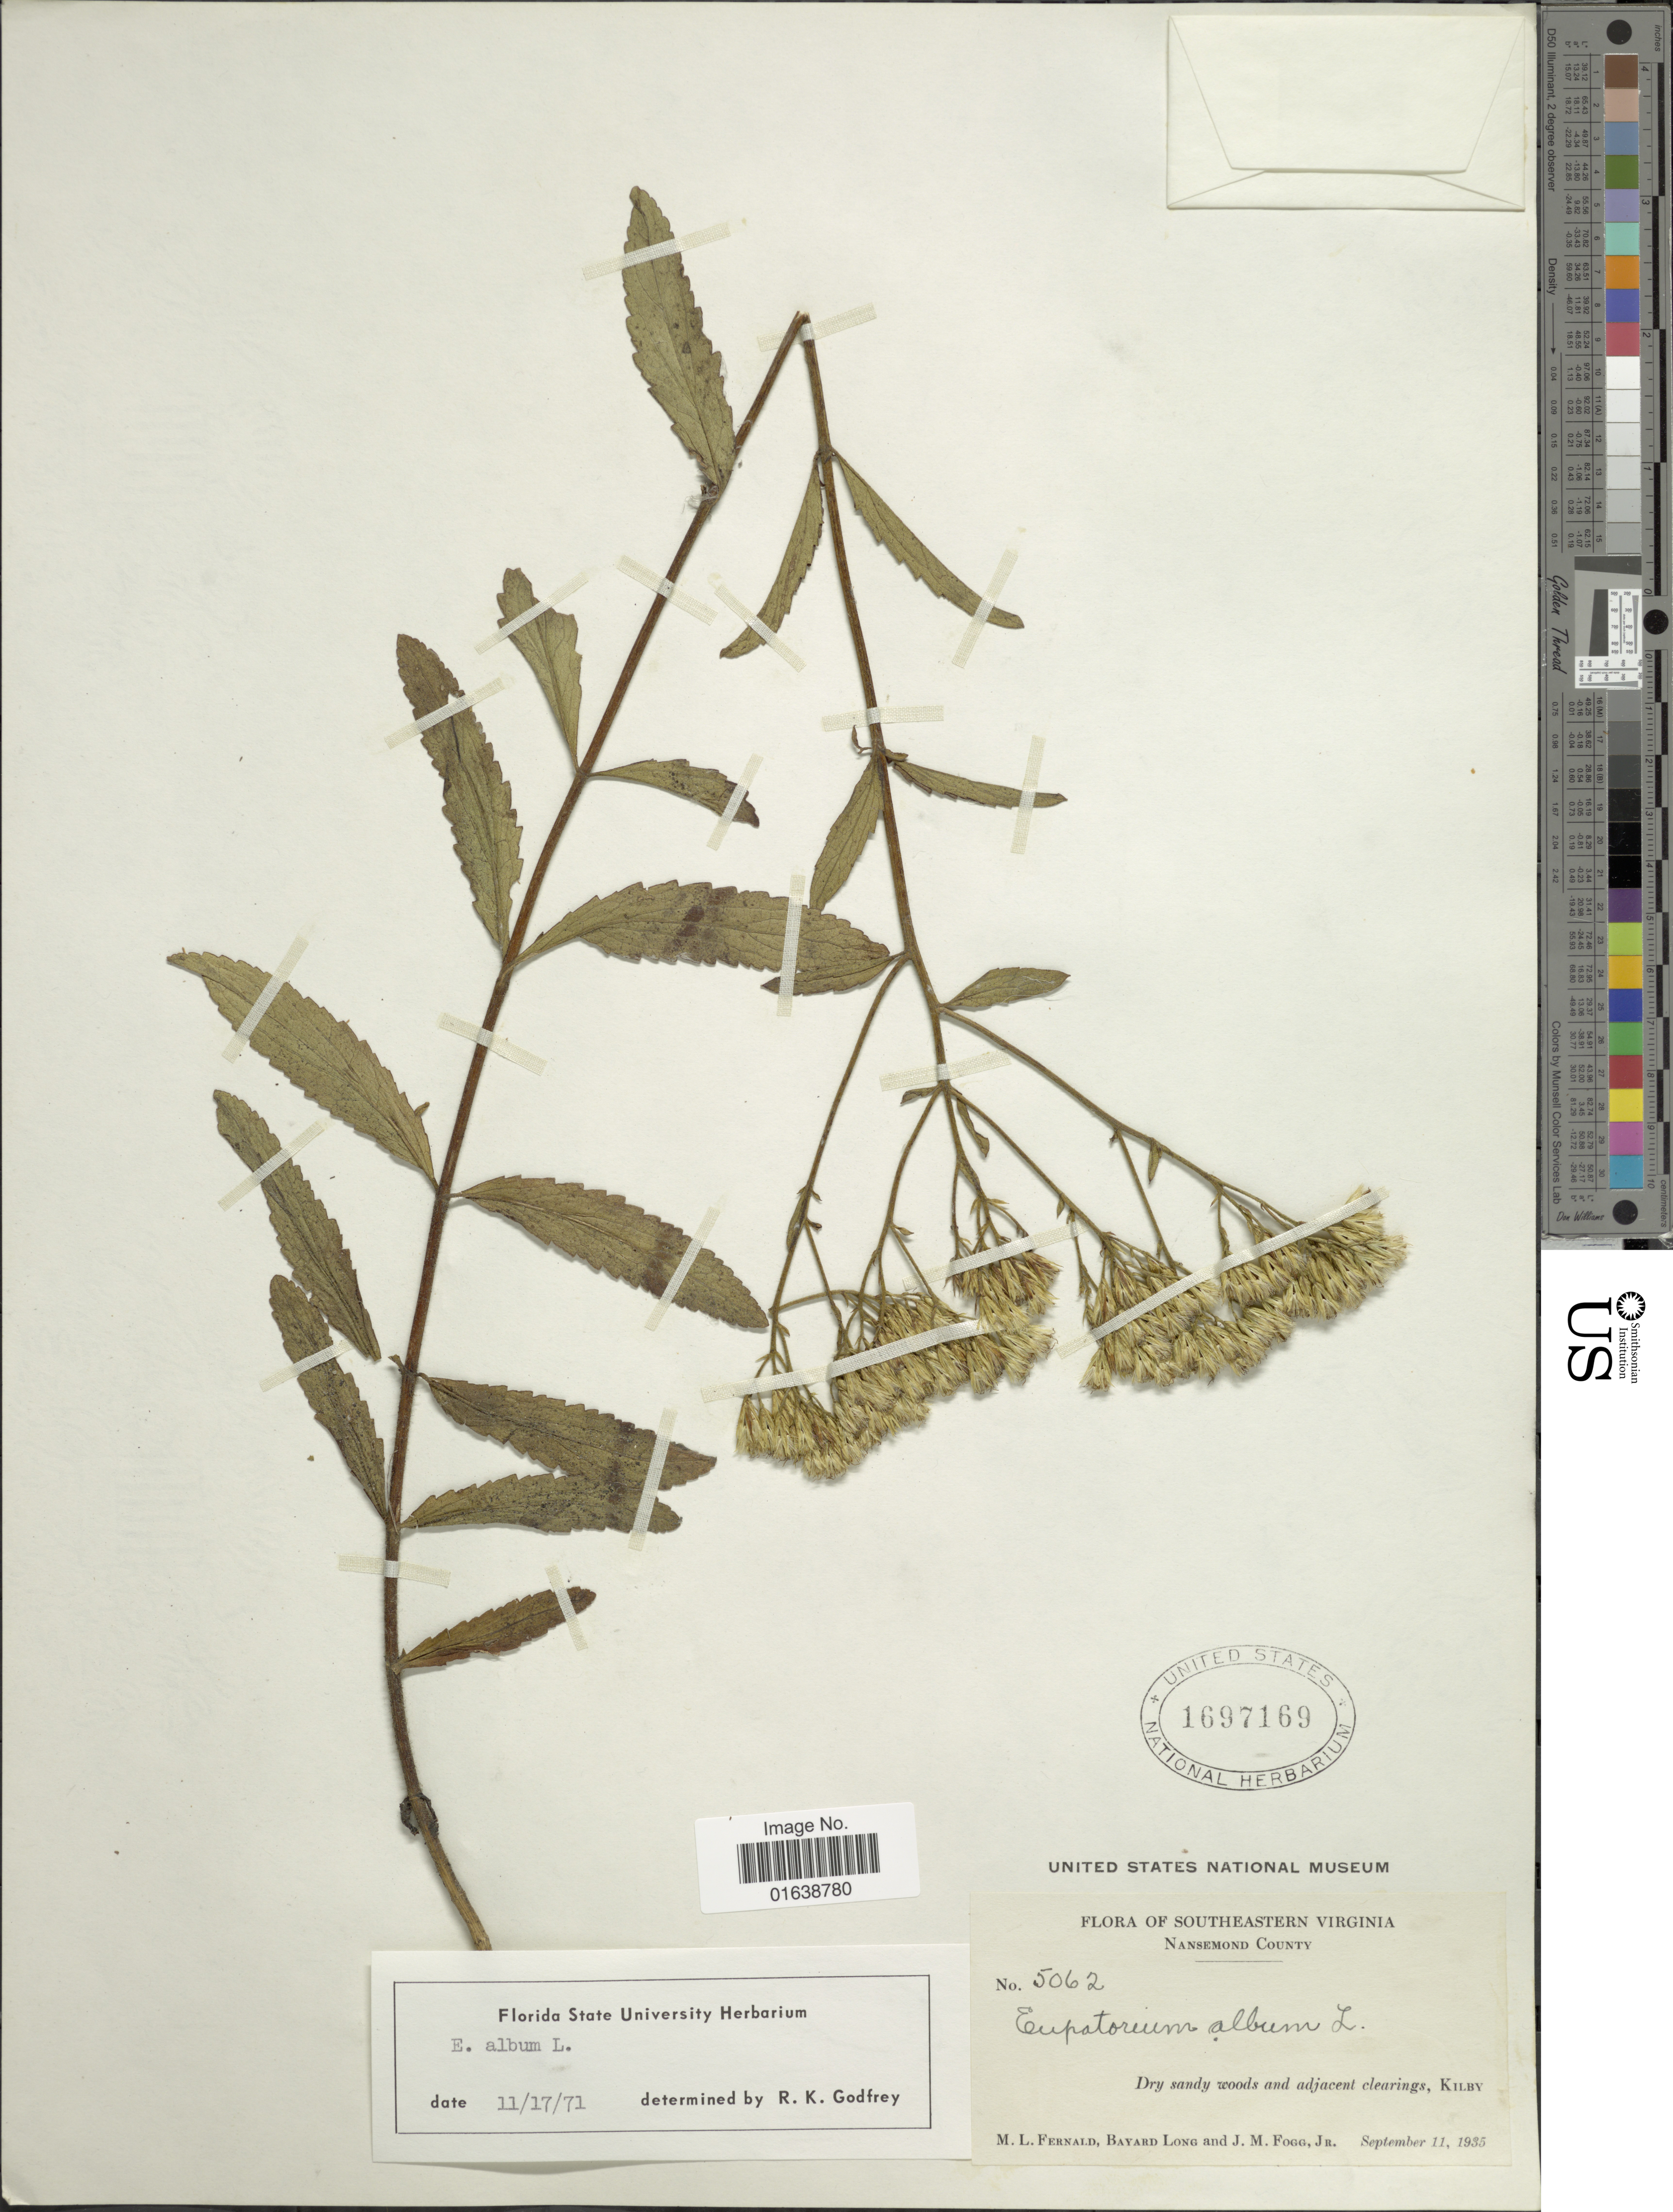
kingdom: Plantae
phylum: Tracheophyta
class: Magnoliopsida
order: Asterales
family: Asteraceae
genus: Eupatorium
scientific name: Eupatorium album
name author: L.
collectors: M. L. Fernald, B. H. Long & J. Fogg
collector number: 5062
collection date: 1935-09-11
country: United States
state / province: Virginia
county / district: City of Suffolk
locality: Southeastern Virginia. Nansemond County. Dry sandy woods and adjacent clearings, Kilby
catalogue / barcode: US 1697169